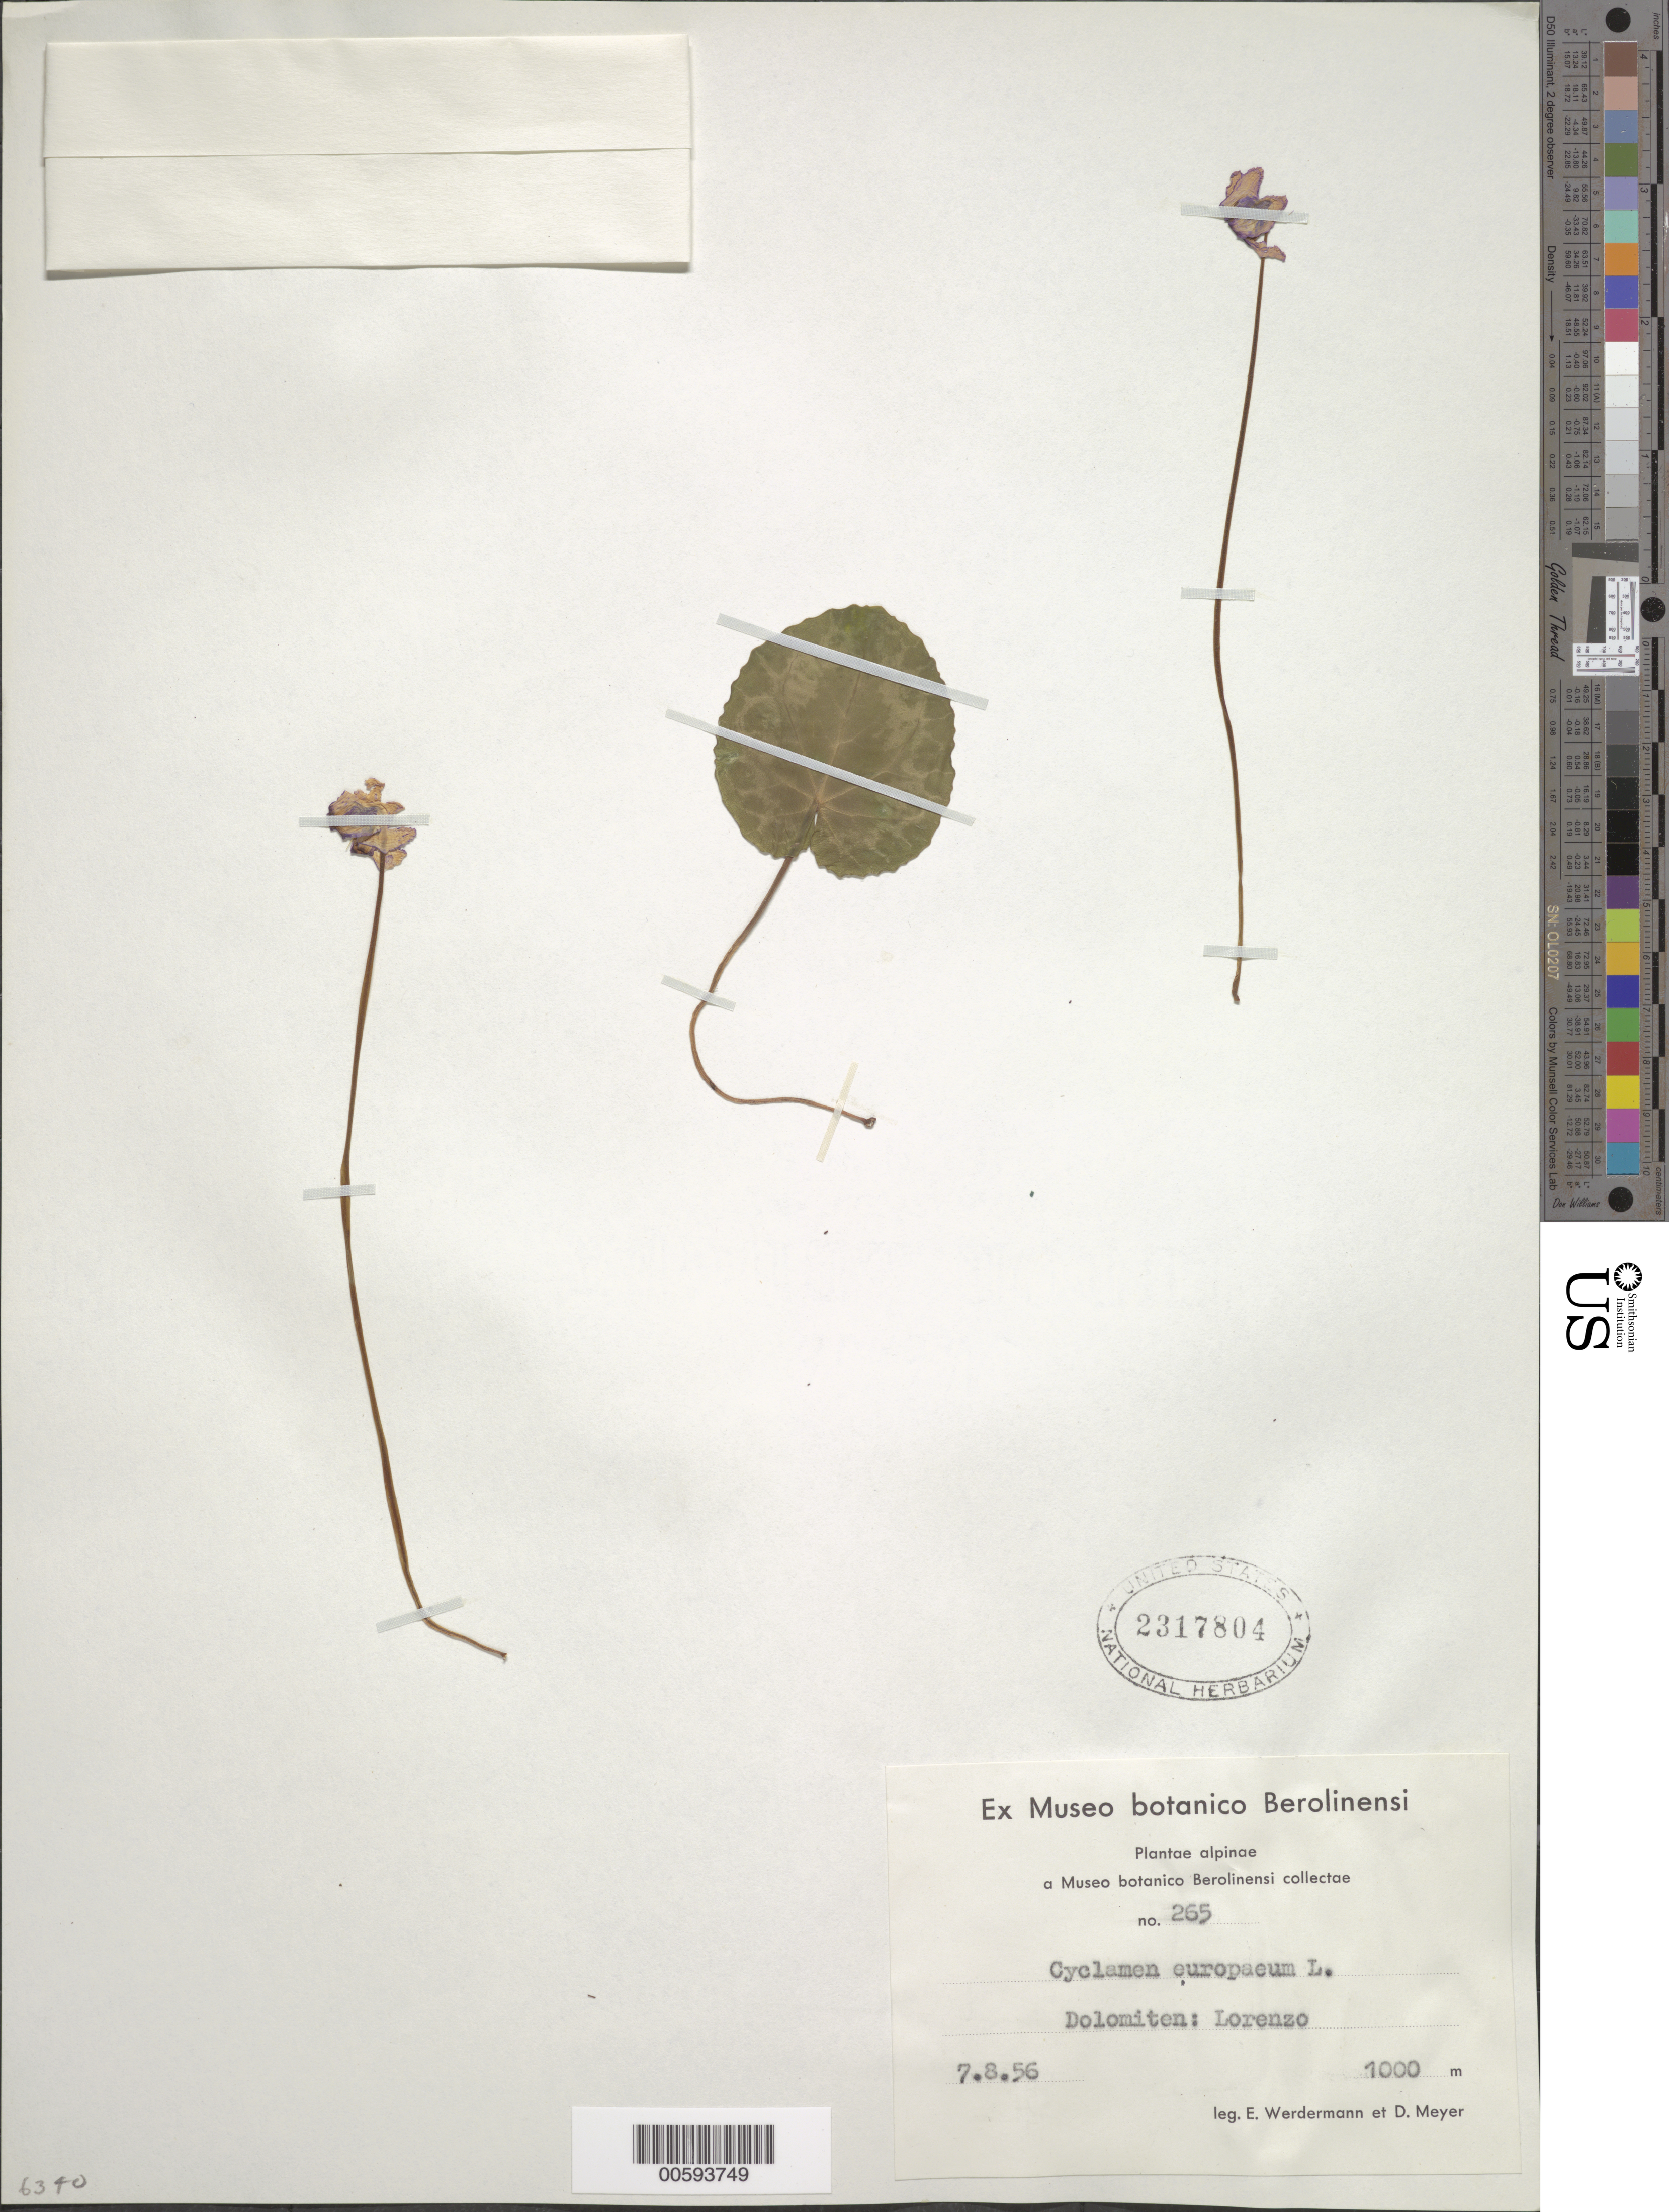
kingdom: Plantae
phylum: Tracheophyta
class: Magnoliopsida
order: Ericales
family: Primulaceae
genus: Cyclamen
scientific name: Cyclamen europaeum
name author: L.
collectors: E. Werdermann & D. Meyer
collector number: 265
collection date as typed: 07 Aug 1956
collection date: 1956-08-07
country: Italy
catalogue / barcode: US 2317804